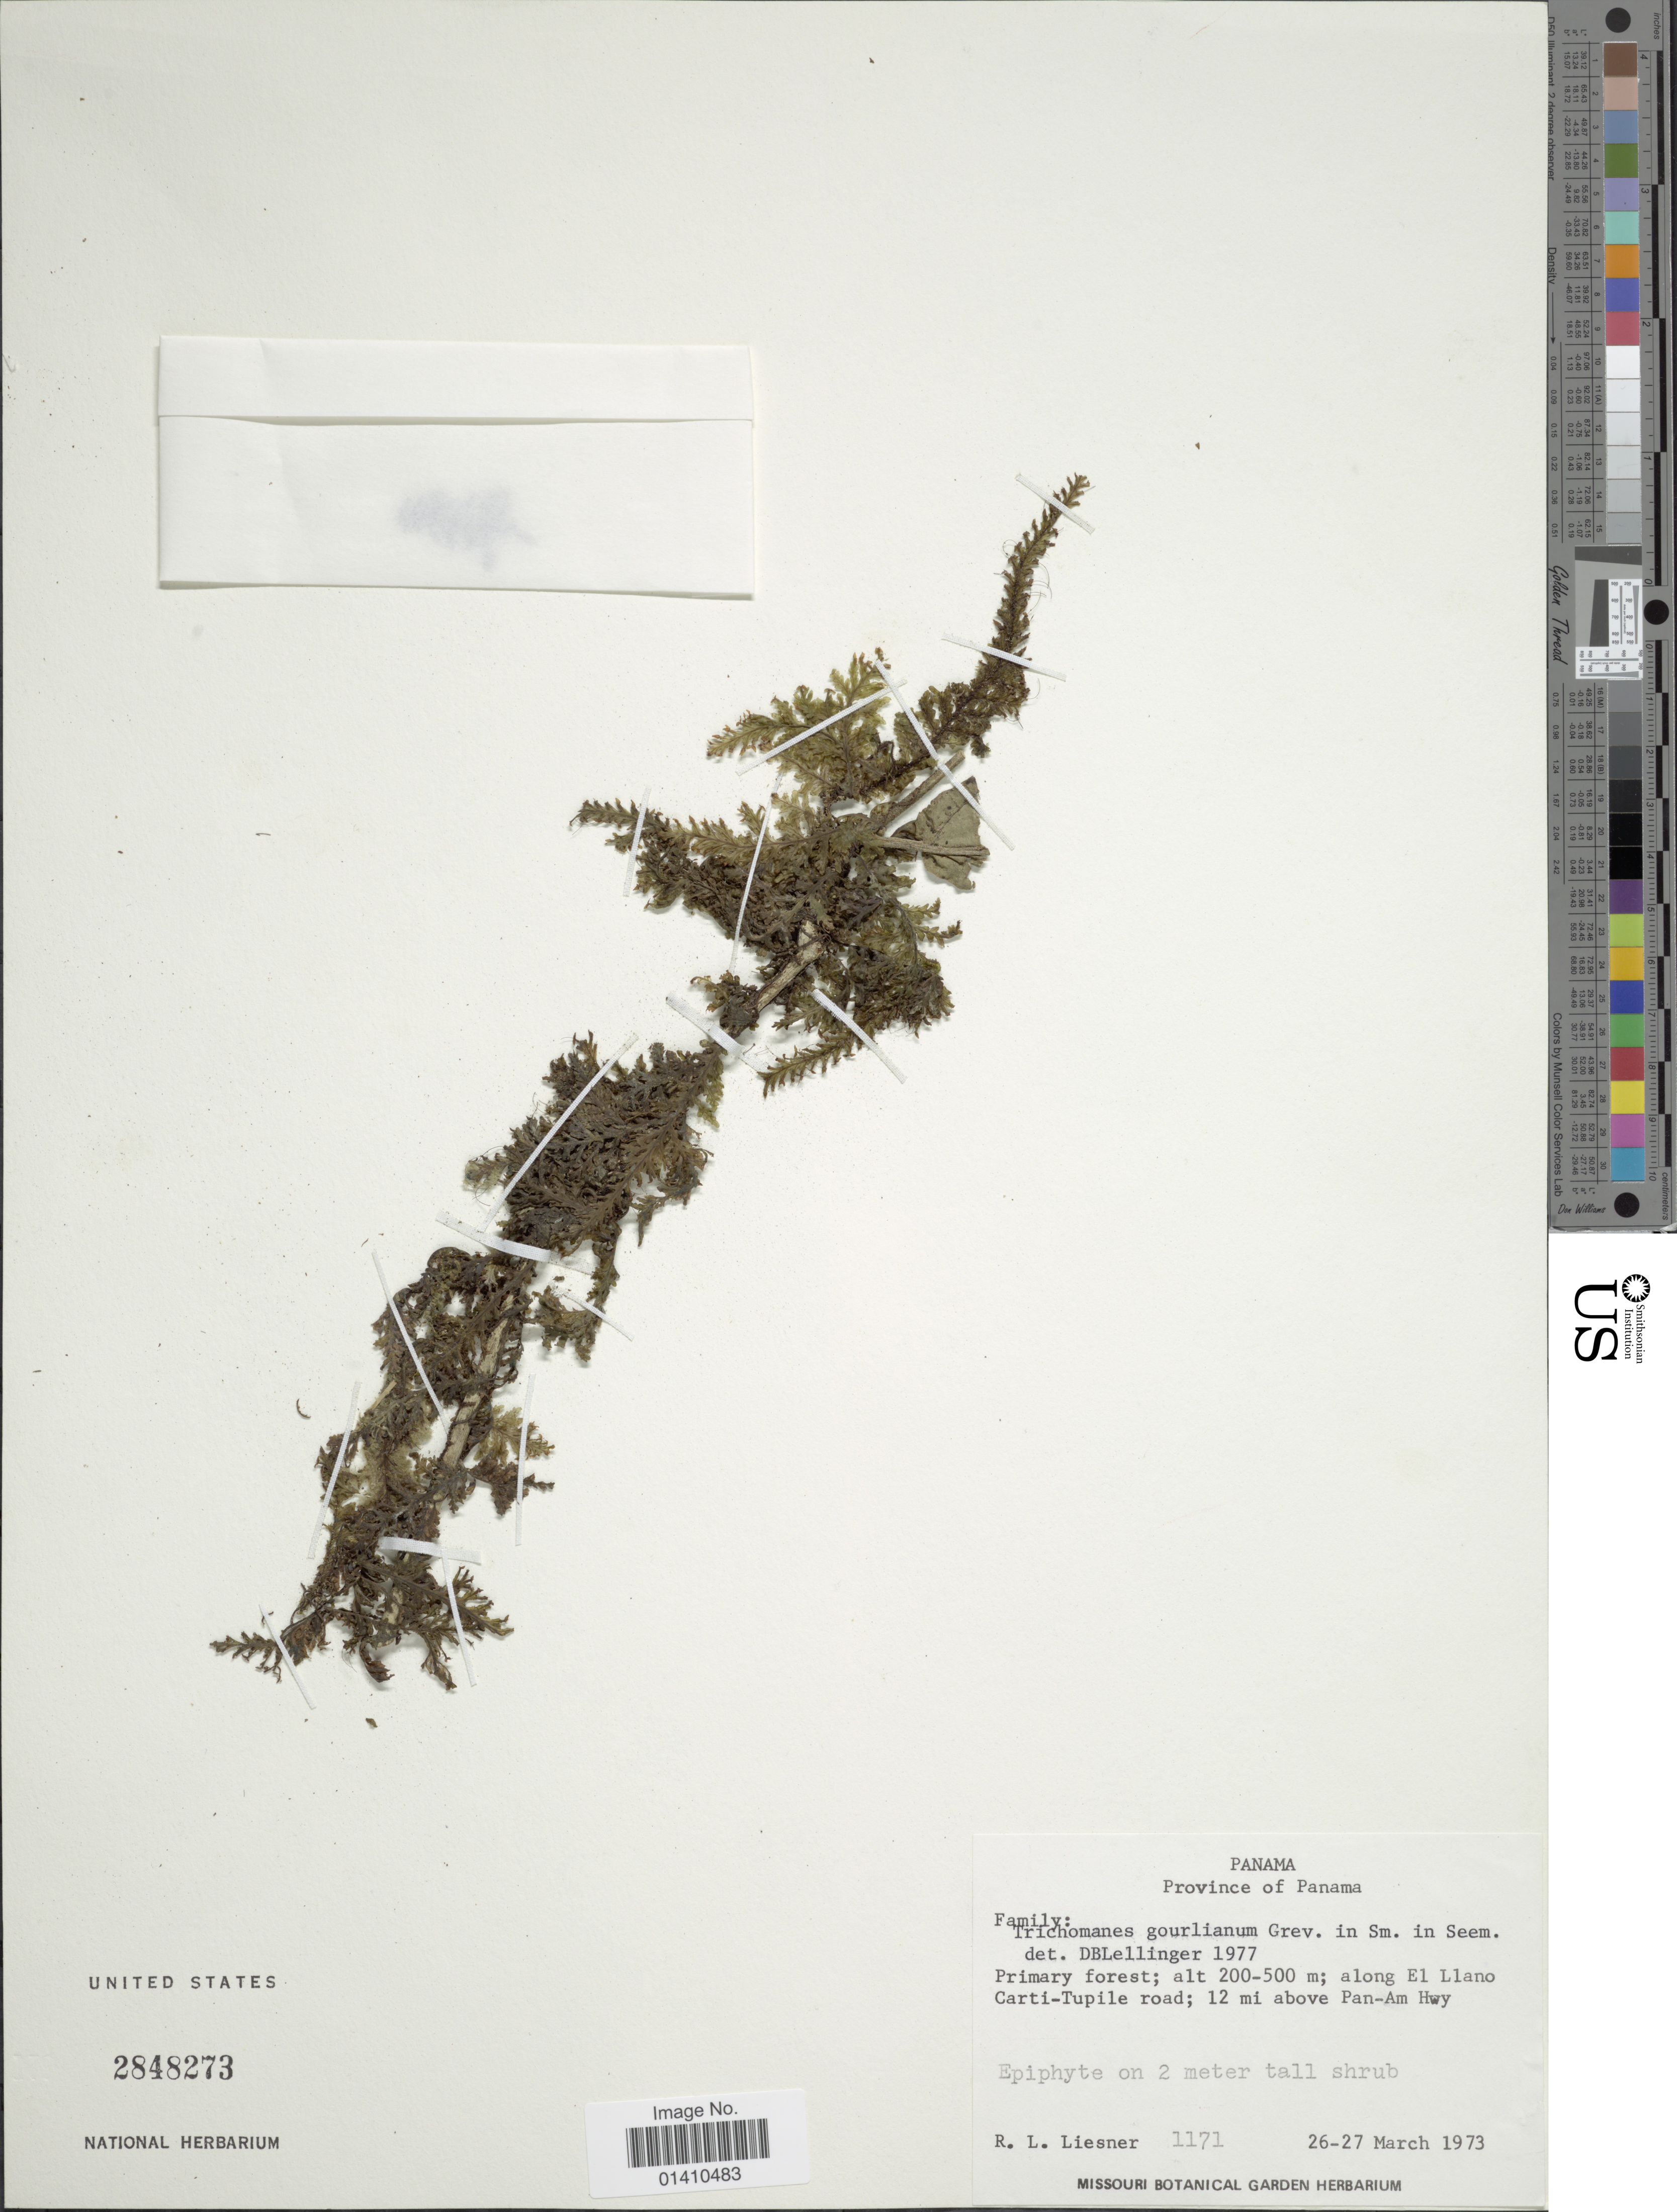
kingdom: Plantae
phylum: Tracheophyta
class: Polypodiopsida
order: Hymenophyllales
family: Hymenophyllaceae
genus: Didymoglossum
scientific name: Didymoglossum gourlianum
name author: (Grev. ex J. Sm.) Pic. Serm.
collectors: R. L. Liesner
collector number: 1171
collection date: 1973-03-26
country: Panama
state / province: Panamá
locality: Primary forest, along El Llano Carti-Tupile road, 12 mi above Pan-am Hwy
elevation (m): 200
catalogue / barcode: US 2848273